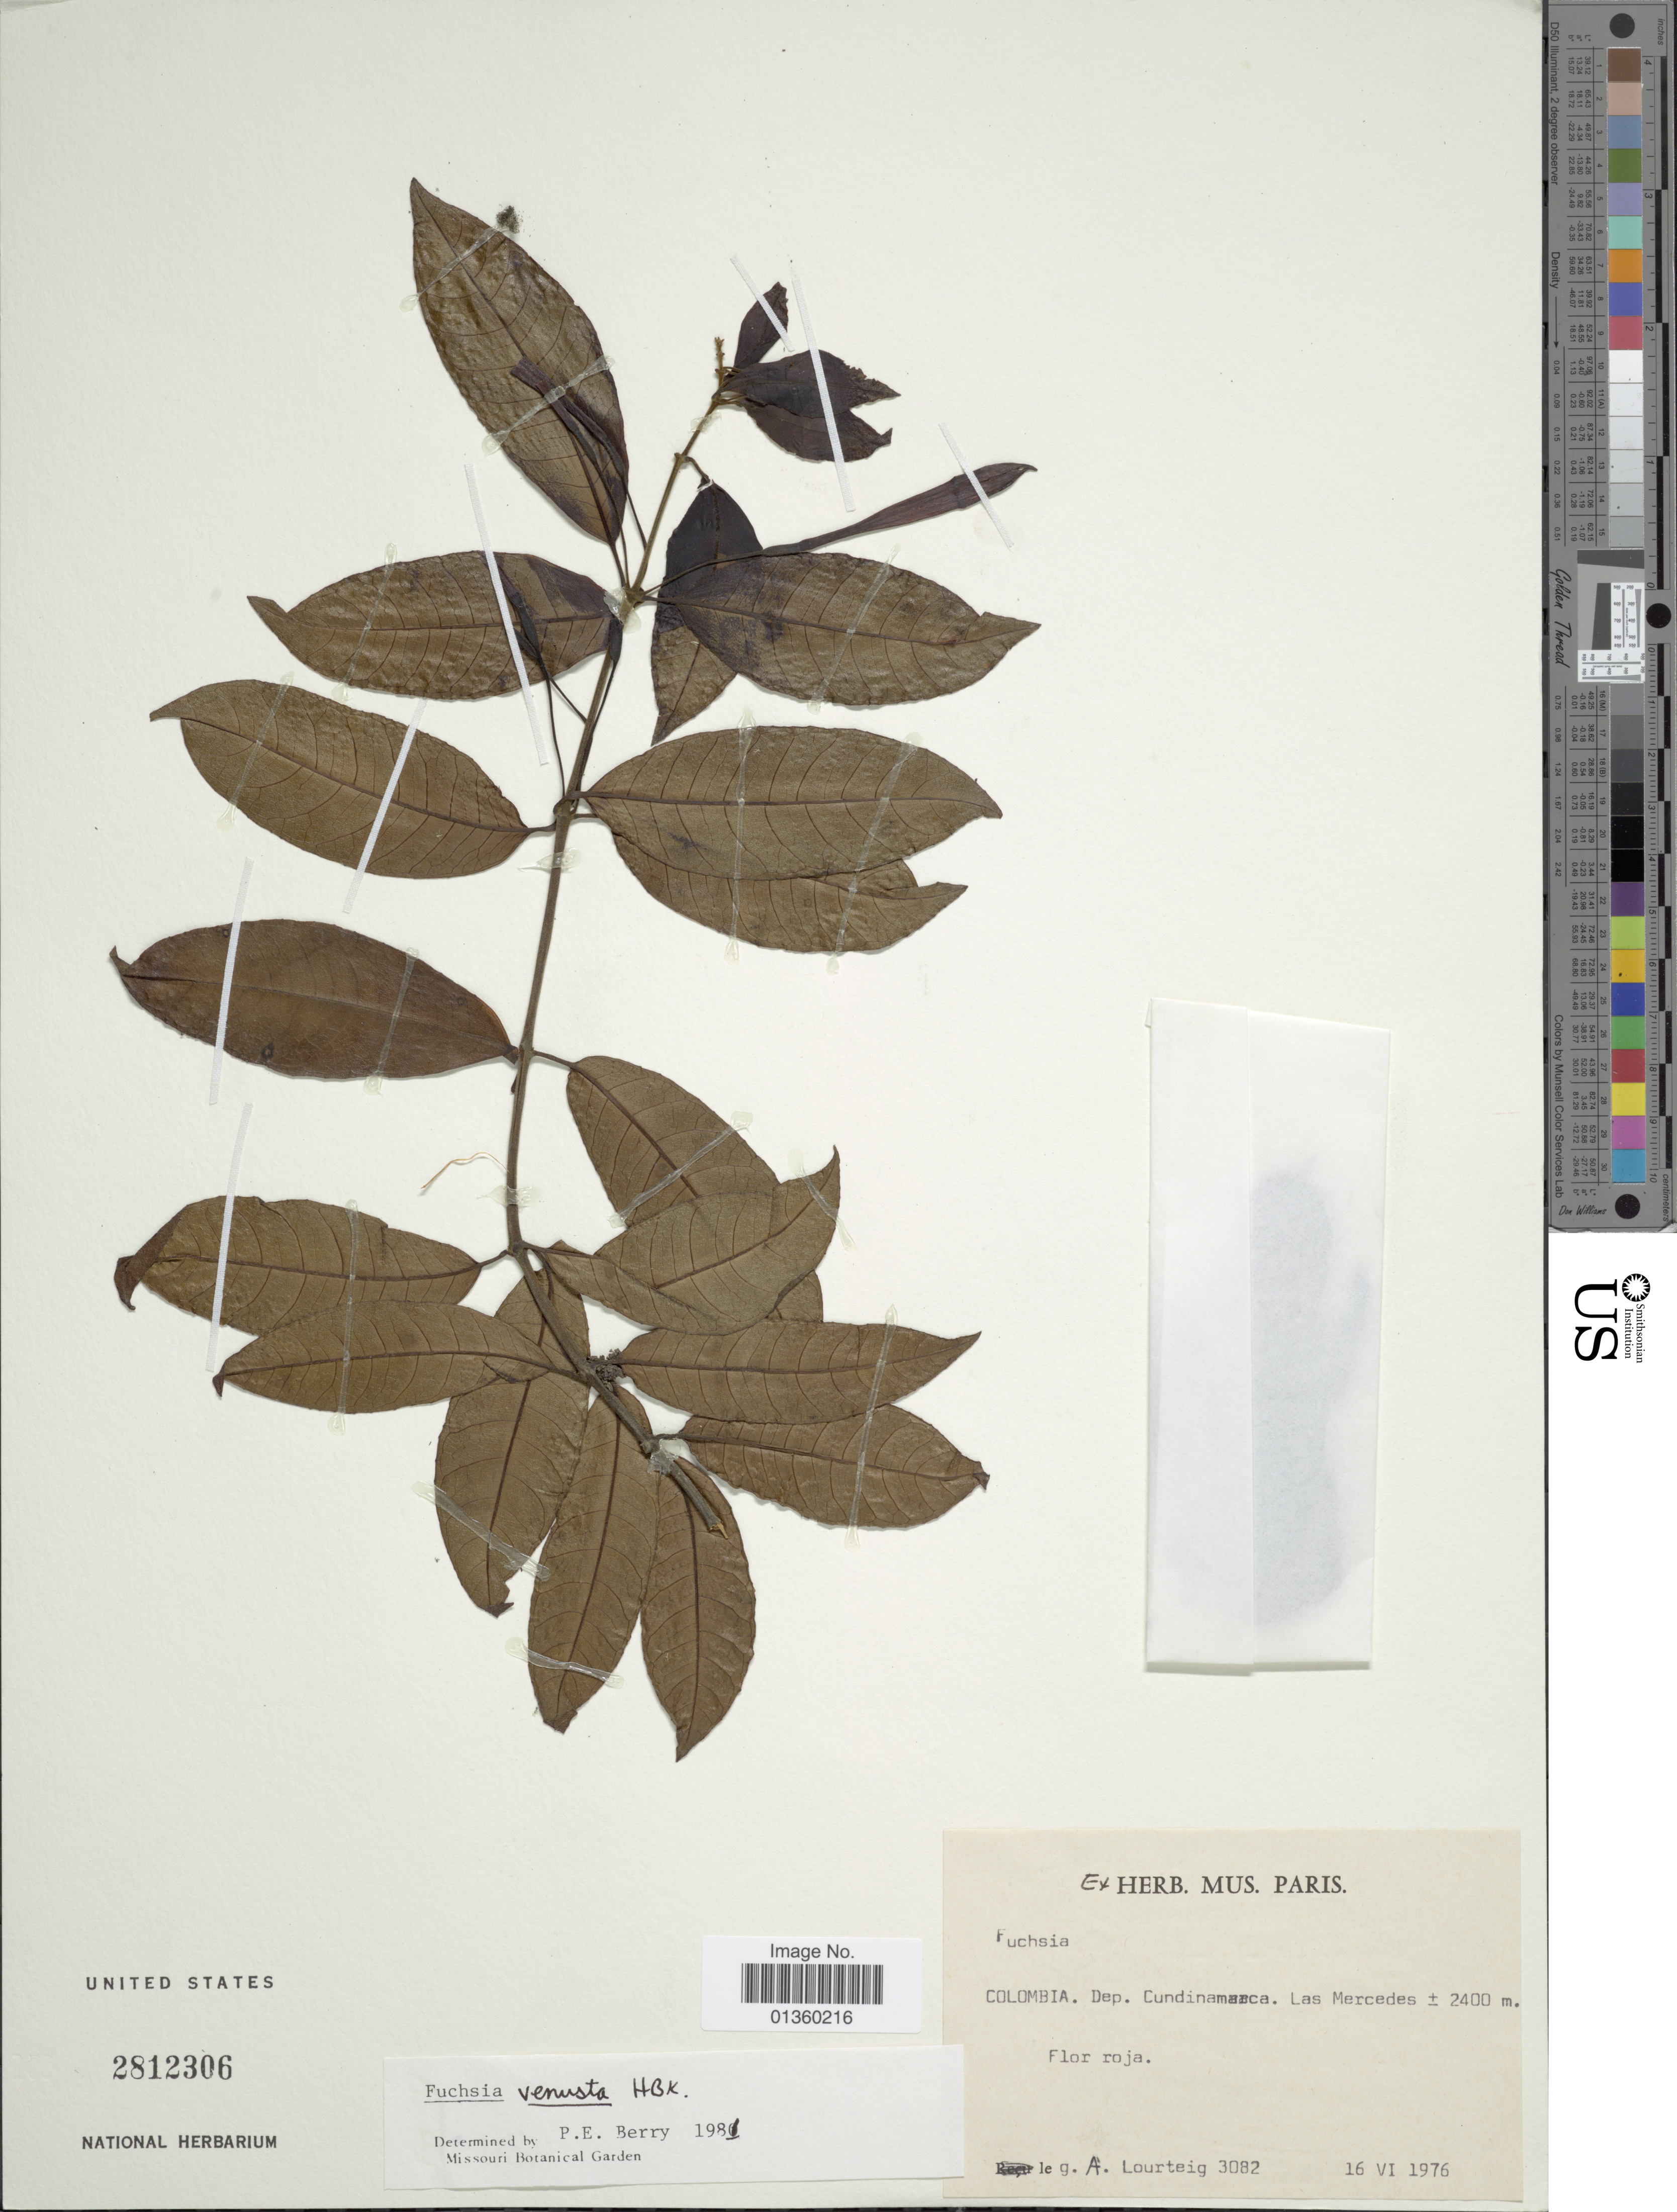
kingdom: Plantae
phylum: Tracheophyta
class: Magnoliopsida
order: Myrtales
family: Onagraceae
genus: Fuchsia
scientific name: Fuchsia venusta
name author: Kunth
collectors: A. Lourteig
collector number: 3082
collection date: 1976-06-16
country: Colombia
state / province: Cundinamarca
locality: Las Mercedes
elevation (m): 2400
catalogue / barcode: US 2812306